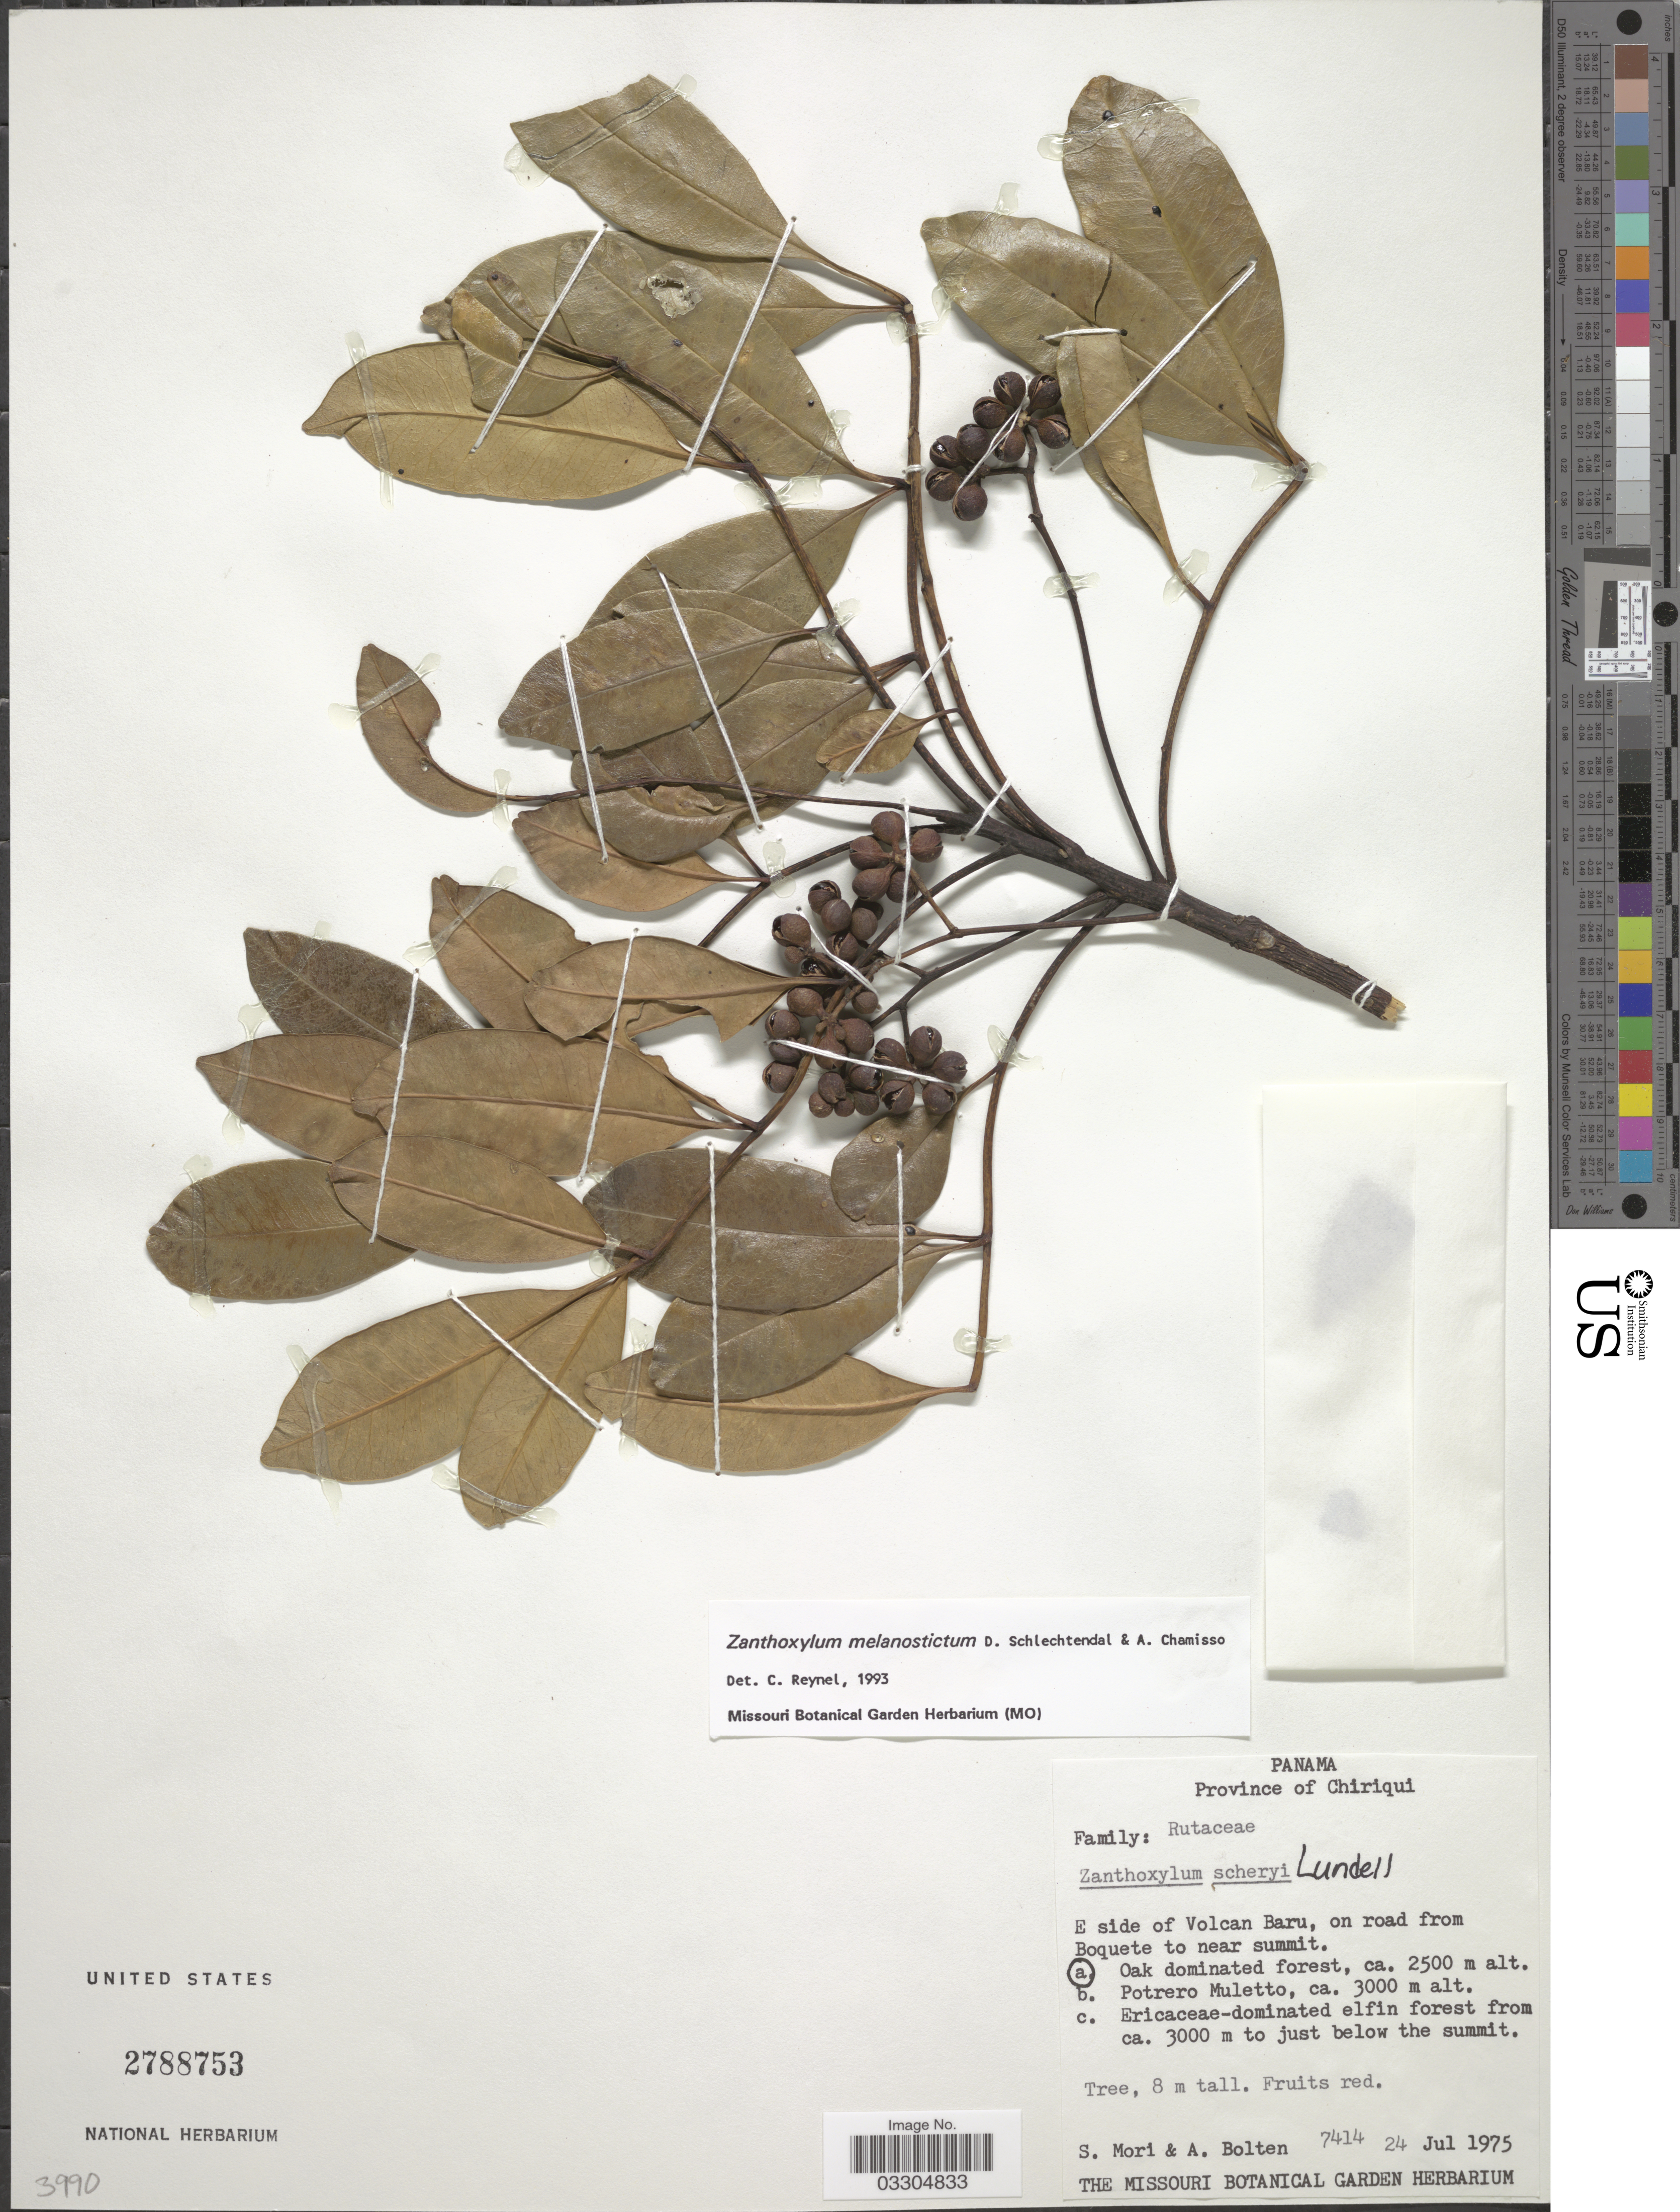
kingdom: Plantae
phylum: Tracheophyta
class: Magnoliopsida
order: Sapindales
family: Rutaceae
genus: Zanthoxylum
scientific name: Zanthoxylum scheryi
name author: Lundell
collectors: S. Mori & A. Bolten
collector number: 7414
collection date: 1975-07-24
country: Panama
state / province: Chiriqui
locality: E side of Volcan Baru, on road from Boquete to near summit.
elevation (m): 2500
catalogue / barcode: US 2788753